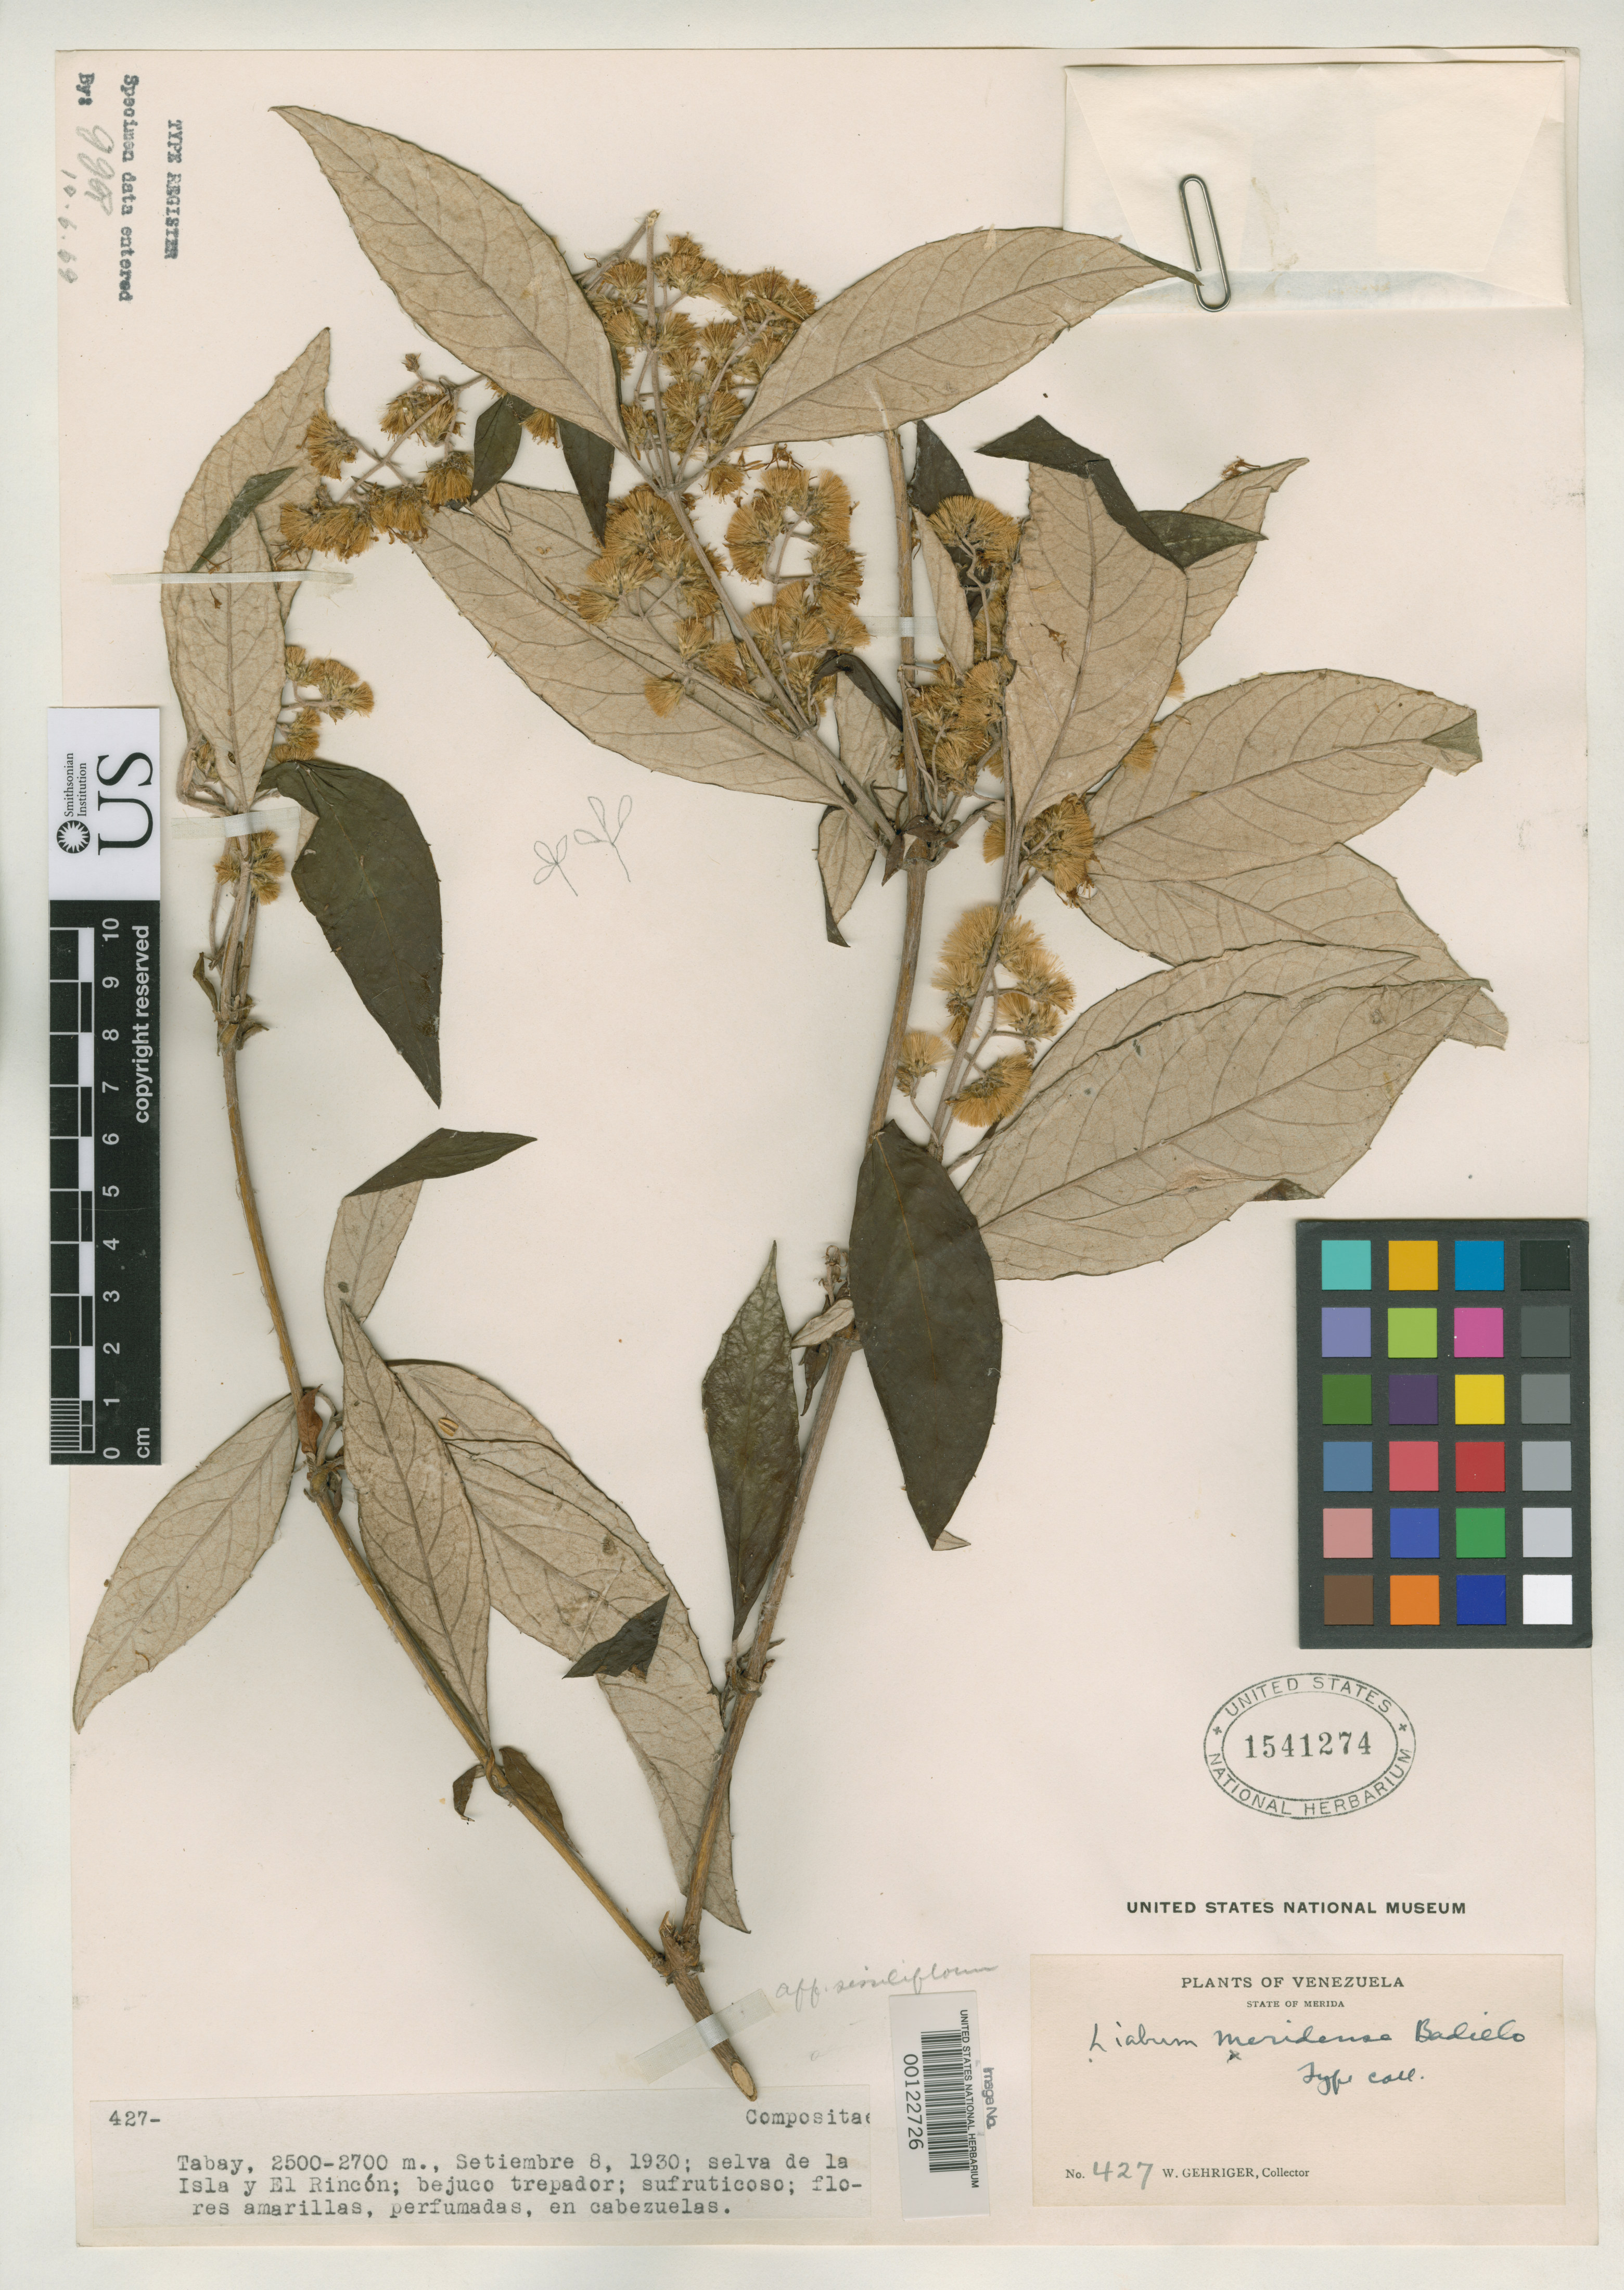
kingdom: Plantae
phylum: Tracheophyta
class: Magnoliopsida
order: Asterales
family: Asteraceae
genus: Liabum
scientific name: Liabum meridense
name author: V.M. Badillo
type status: Isotype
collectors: W. Gehriger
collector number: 427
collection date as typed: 08 Sep 1930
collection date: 1930-09-08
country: Venezuela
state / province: Mérida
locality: Tabay, selva de La Isla y El Rincon.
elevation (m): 2500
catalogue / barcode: US 1541274